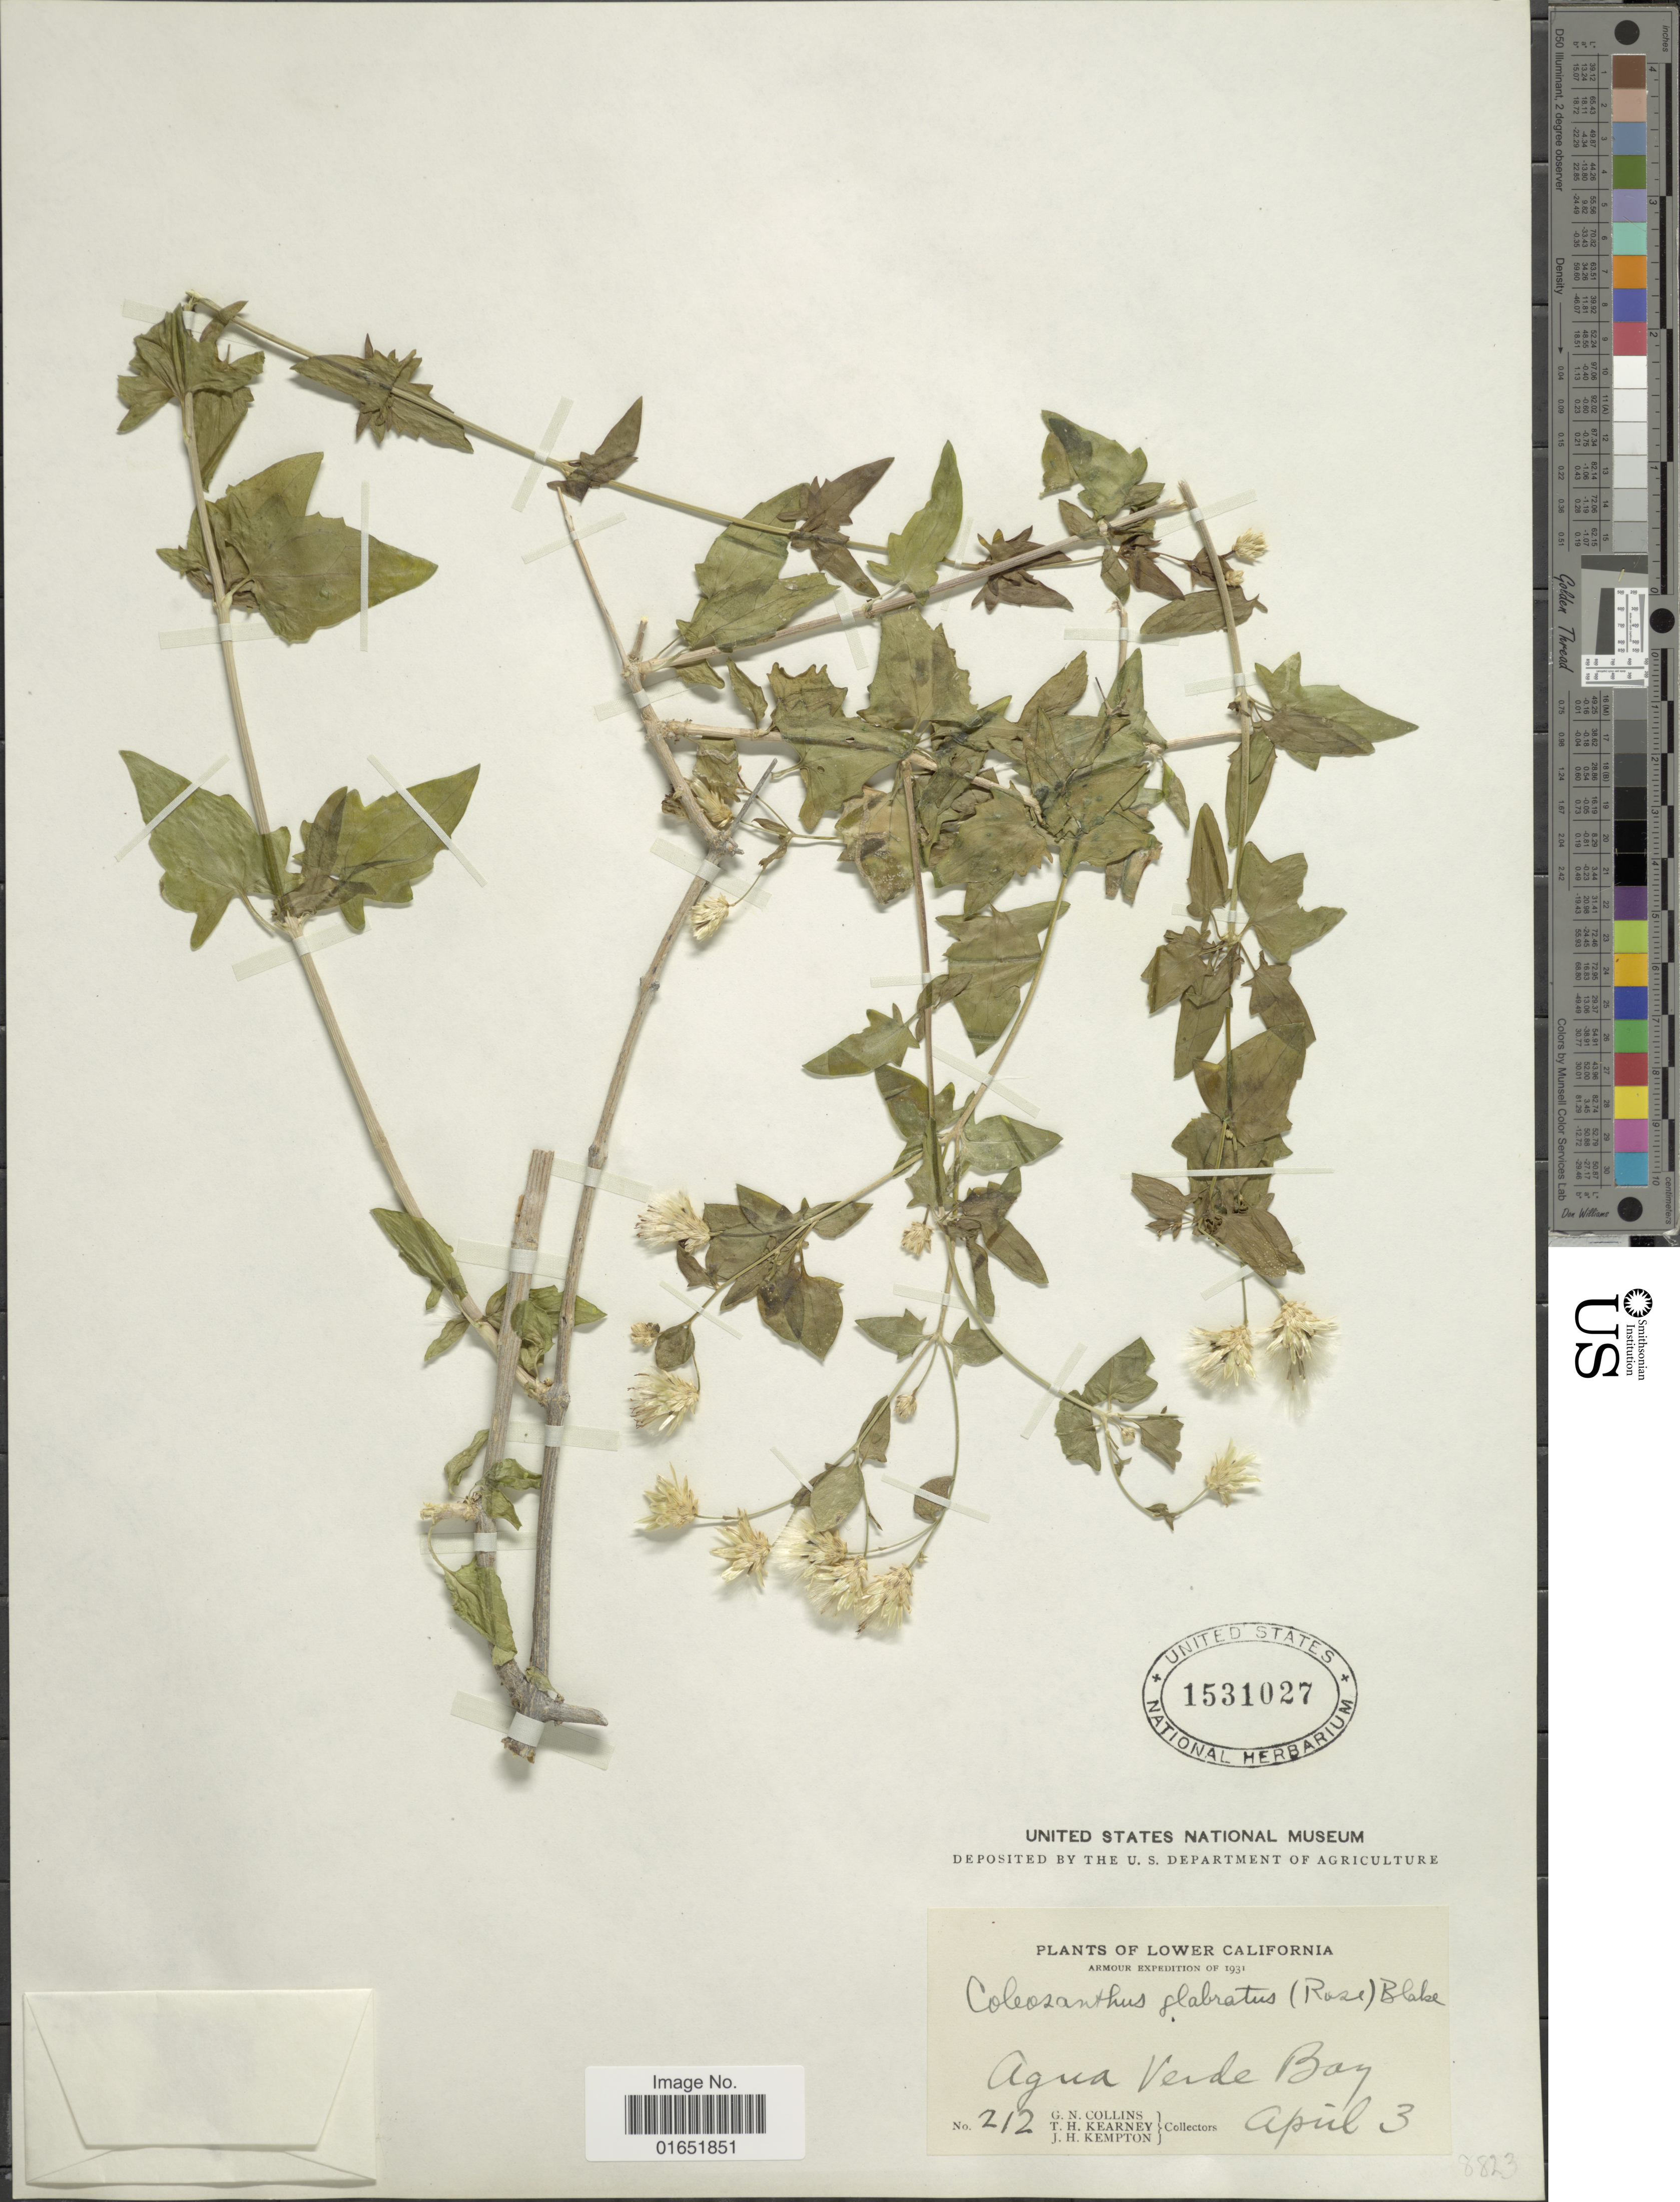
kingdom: Plantae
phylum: Tracheophyta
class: Magnoliopsida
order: Asterales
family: Asteraceae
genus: Brickellia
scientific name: Brickellia glabrata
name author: (Rose) B.L. Rob.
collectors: G. Collins, T. H. Kearney & J. H. Kempton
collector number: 212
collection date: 1931-04-03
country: Mexico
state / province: Baja California Sur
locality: Lower California, Agua Verde Bay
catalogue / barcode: US 1531027